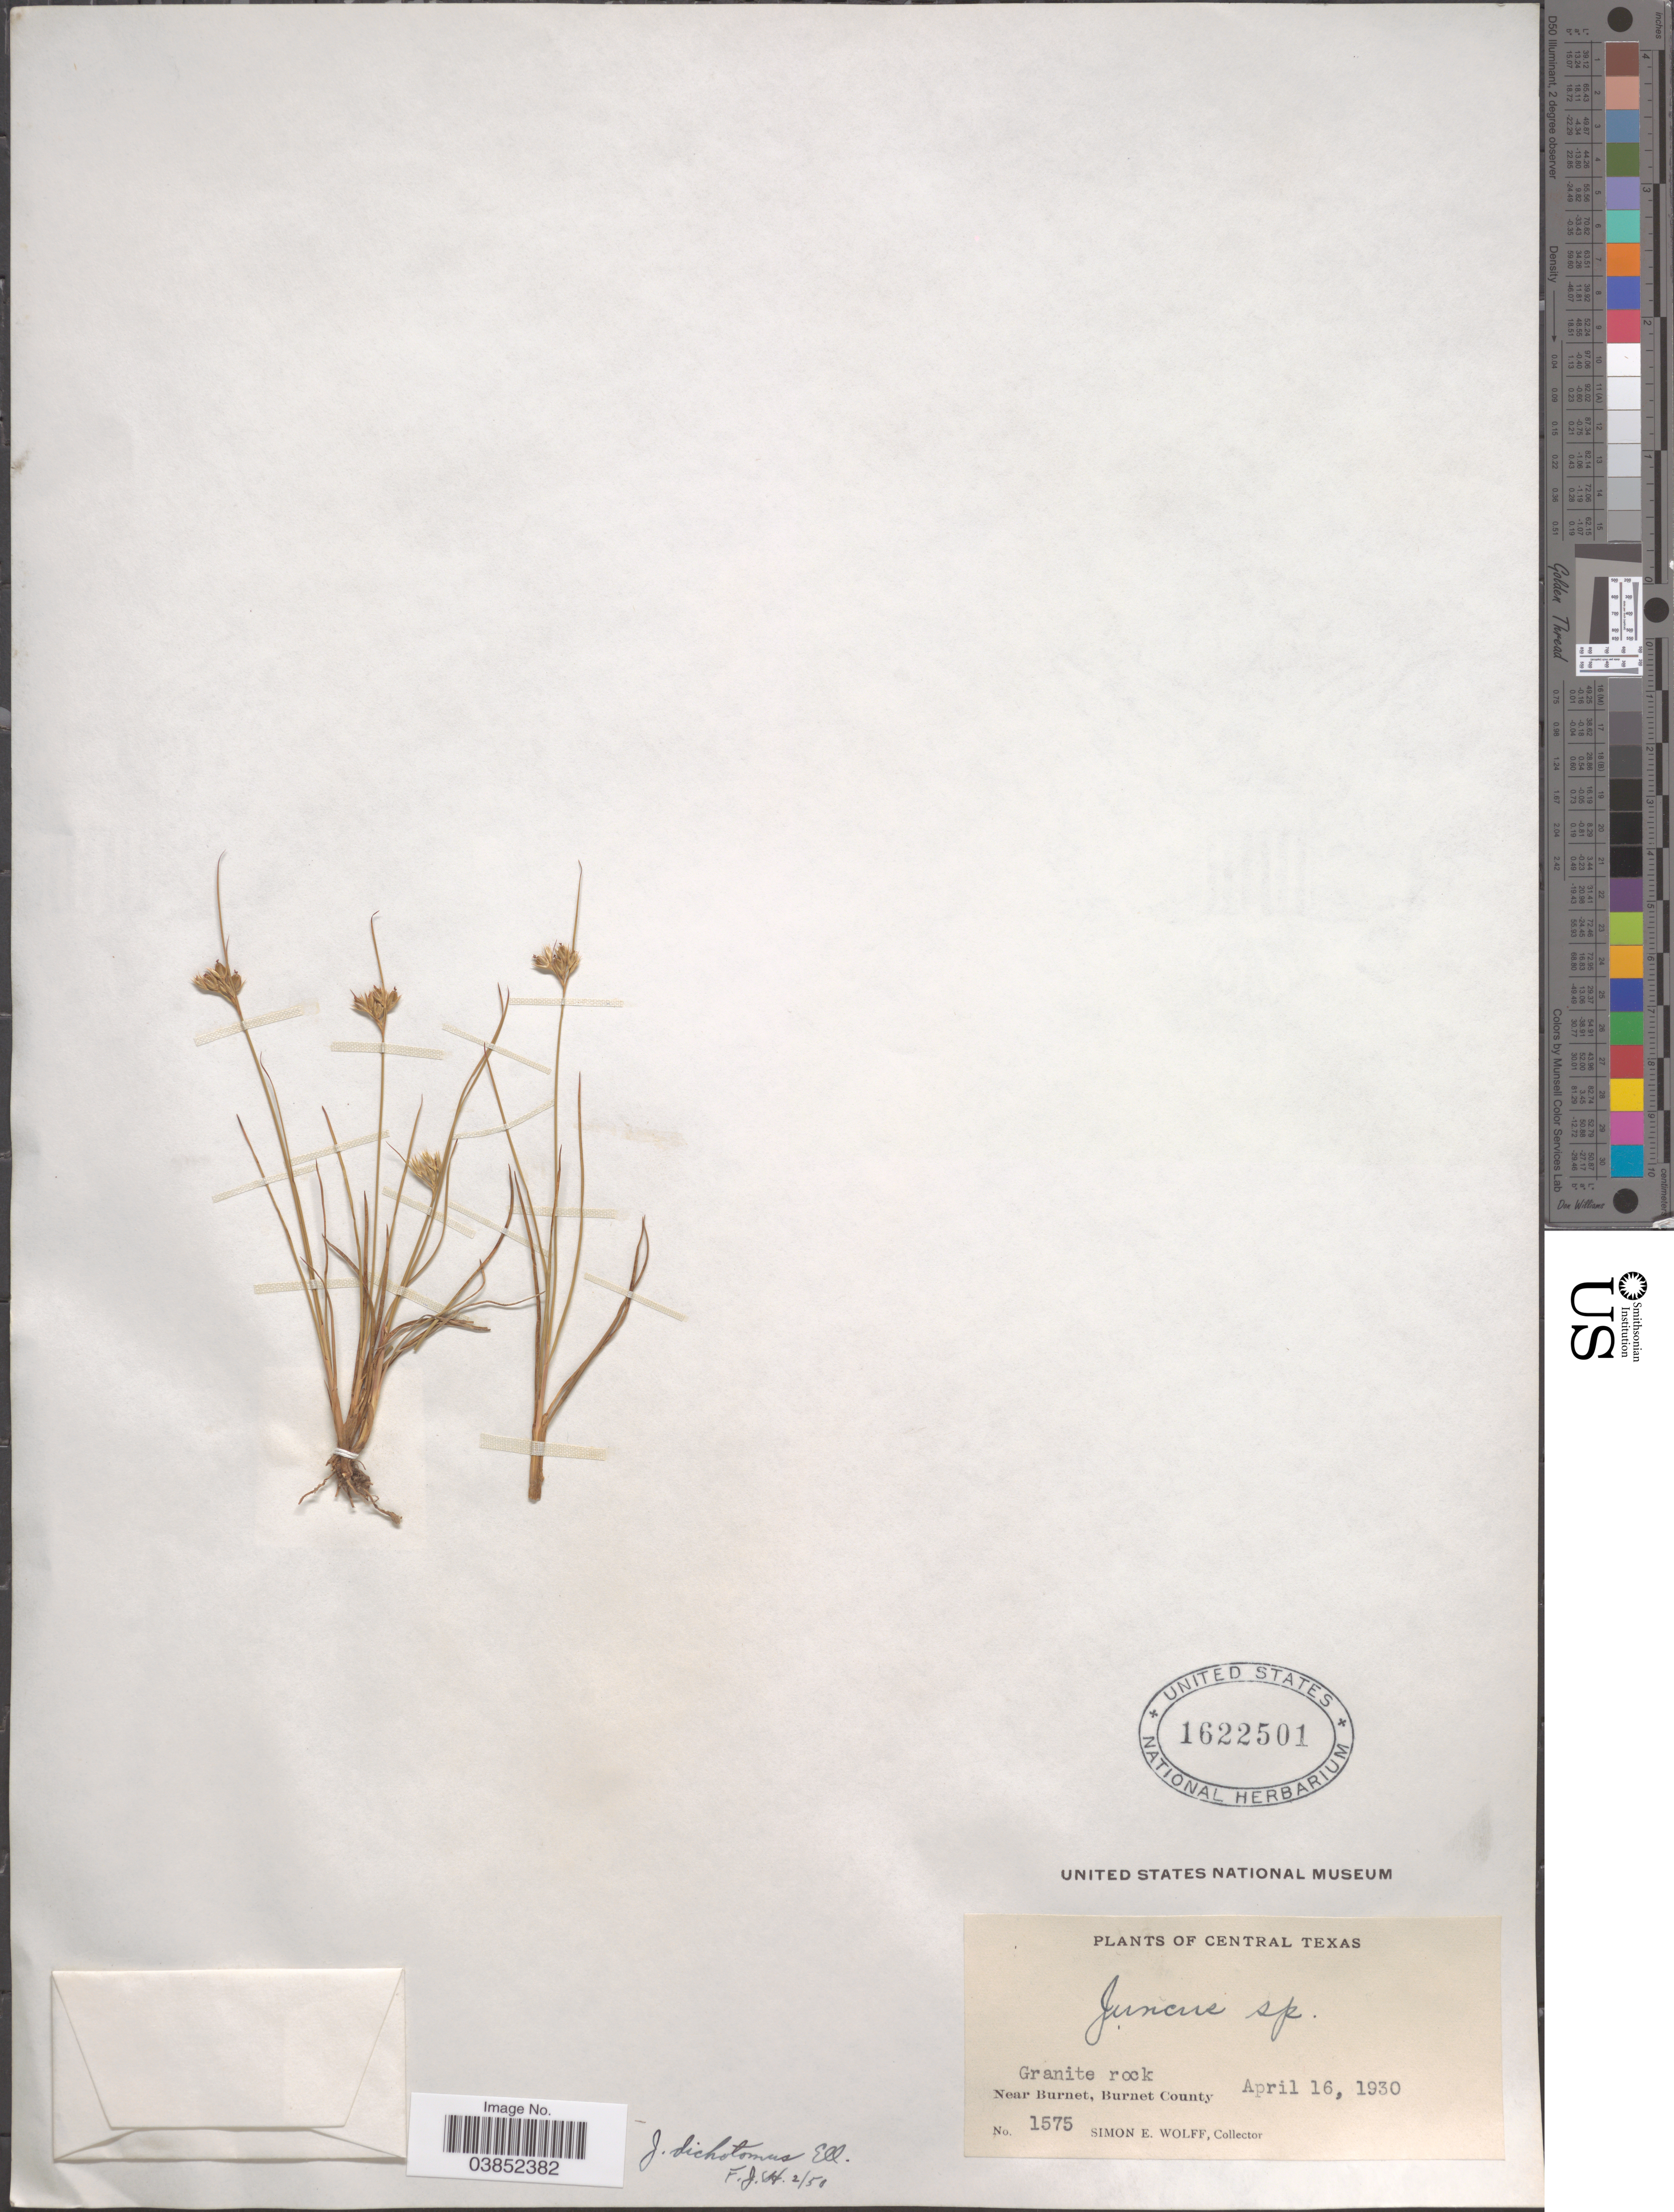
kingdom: Plantae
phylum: Tracheophyta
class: Liliopsida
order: Poales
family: Juncaceae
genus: Juncus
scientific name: Juncus dichotomus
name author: Elliott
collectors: S. E. Wolff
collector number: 1575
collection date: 1930-04-16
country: United States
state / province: Texas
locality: Central Texas. Granite rock. Near Burnet, Burnet County.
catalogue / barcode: US 1622501